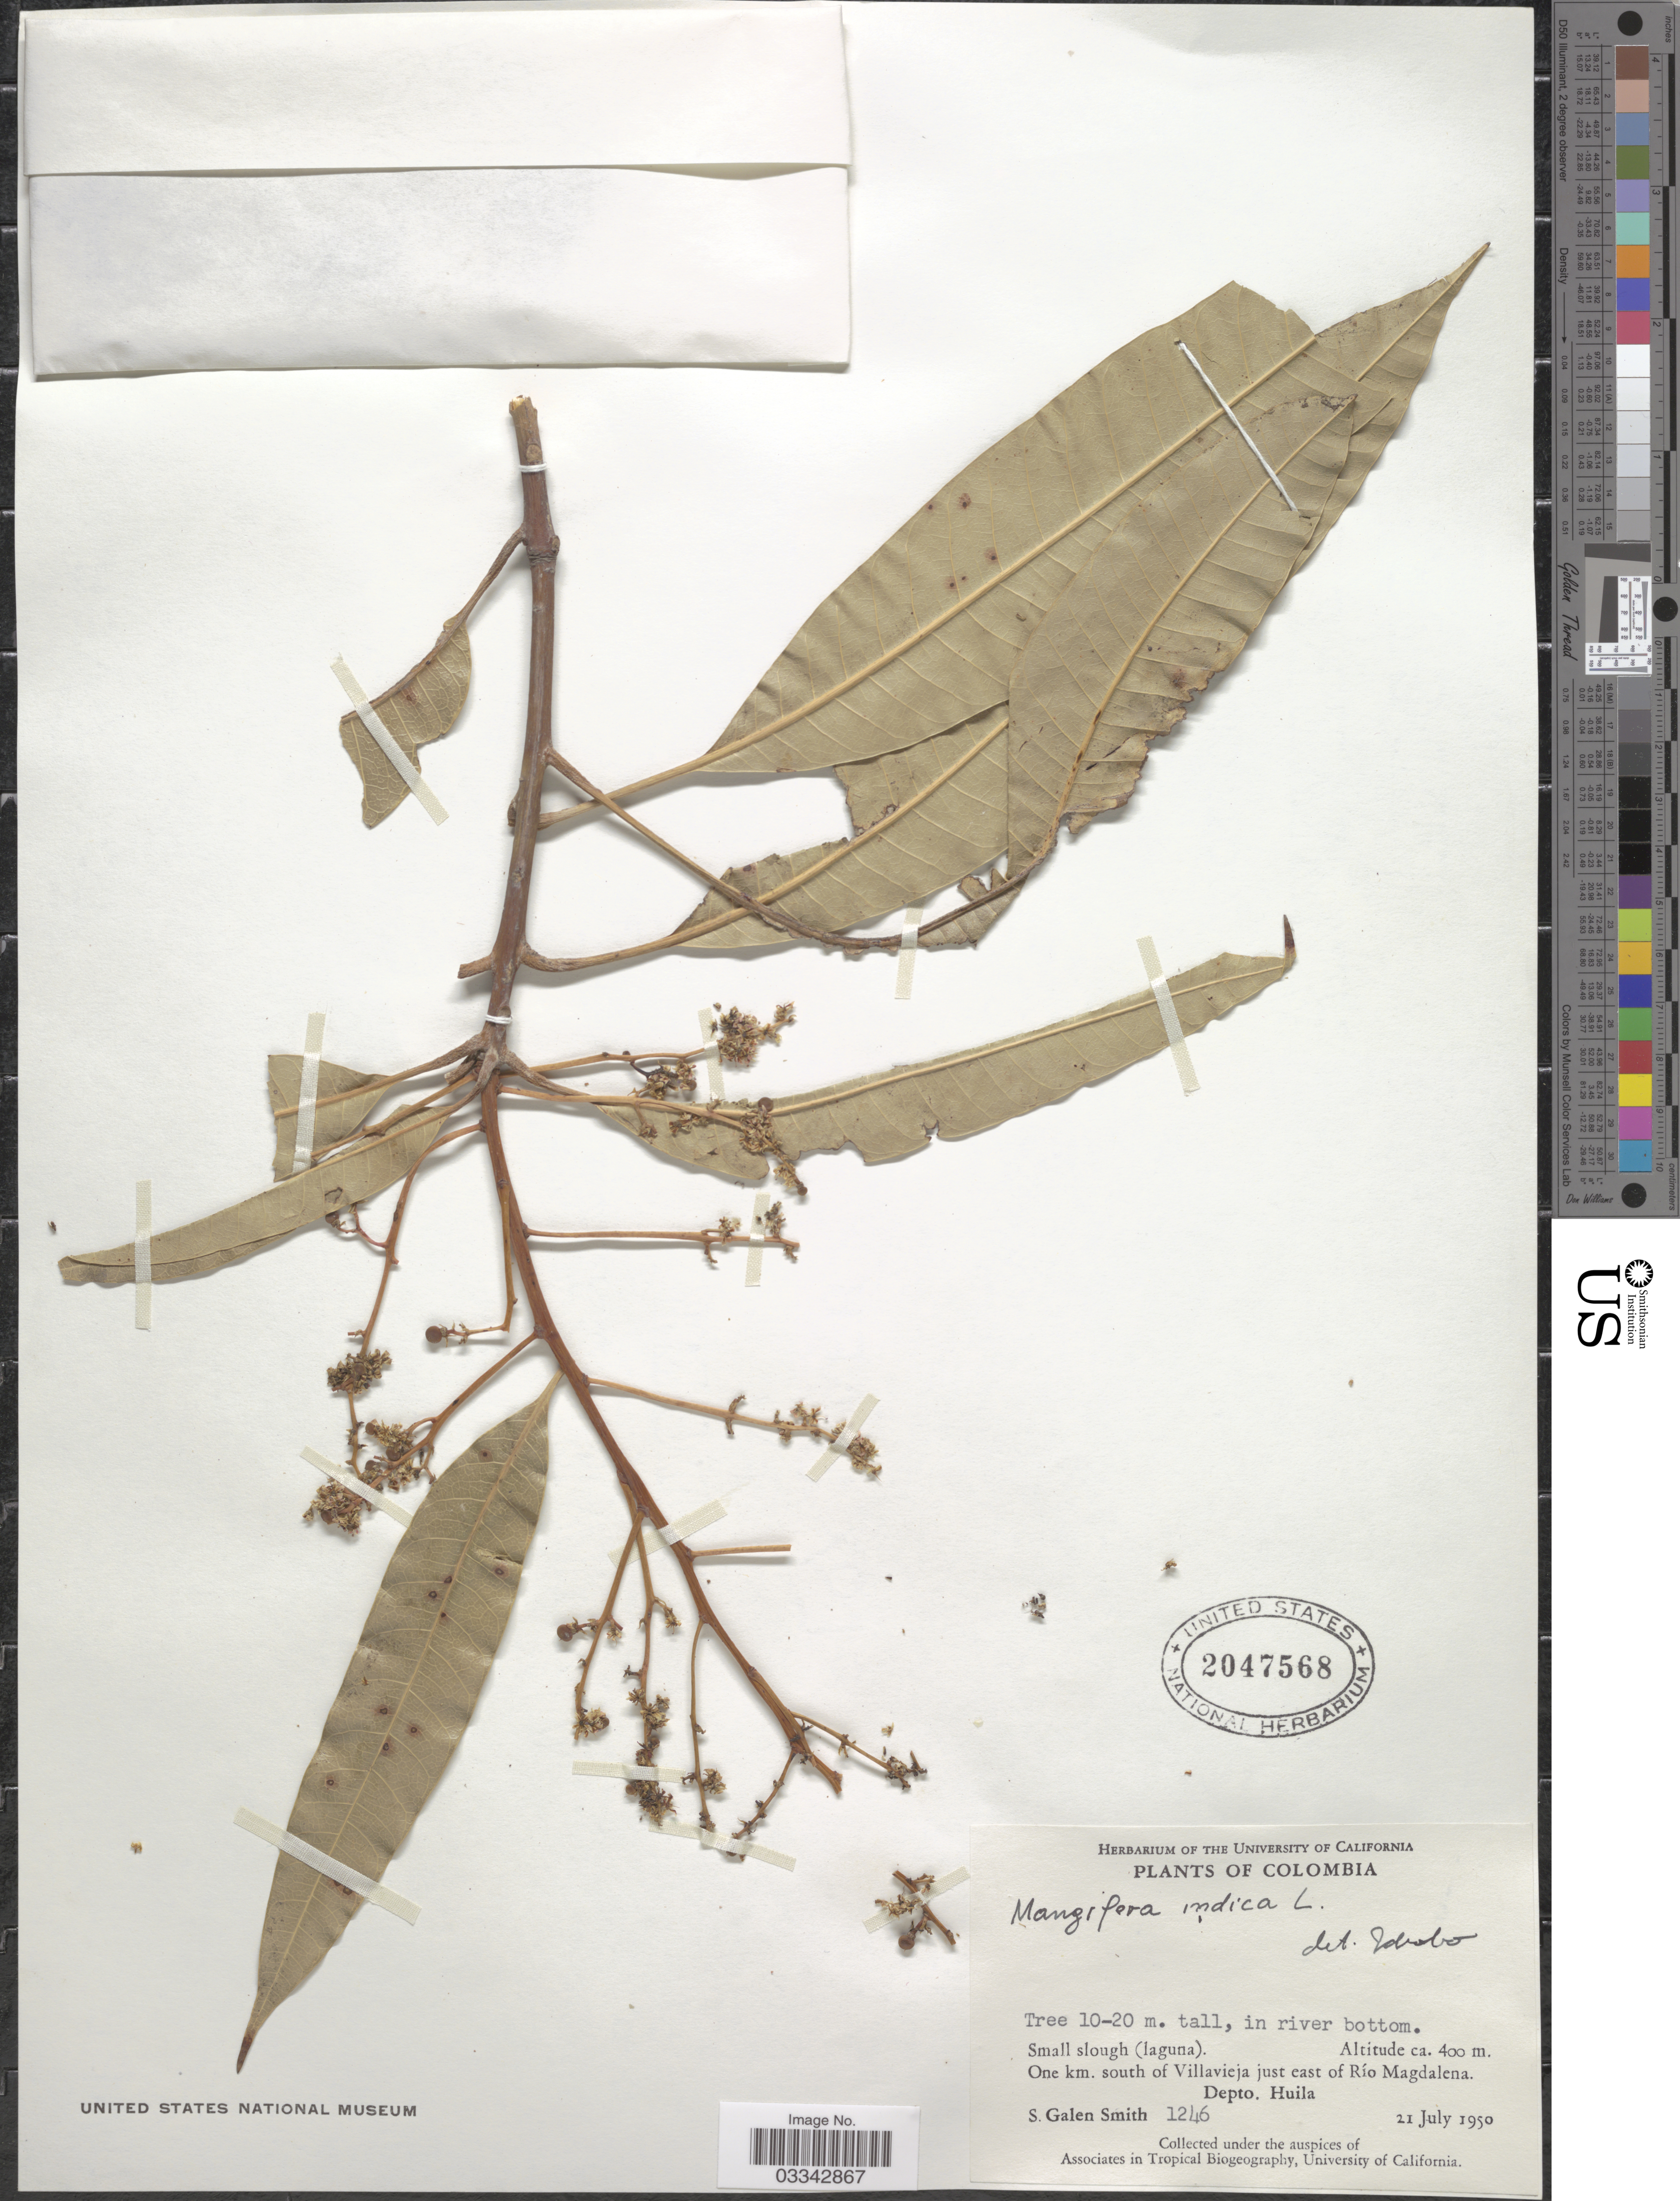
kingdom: Plantae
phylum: Tracheophyta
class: Magnoliopsida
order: Sapindales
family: Anacardiaceae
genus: Mangifera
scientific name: Mangifera indica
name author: L.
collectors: S. G. Smith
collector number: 1246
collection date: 1950-07-21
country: Colombia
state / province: Huila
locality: One km. south of Villavieja just east of Río Magdalena. Depto. Huila.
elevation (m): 400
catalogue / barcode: US 2047568